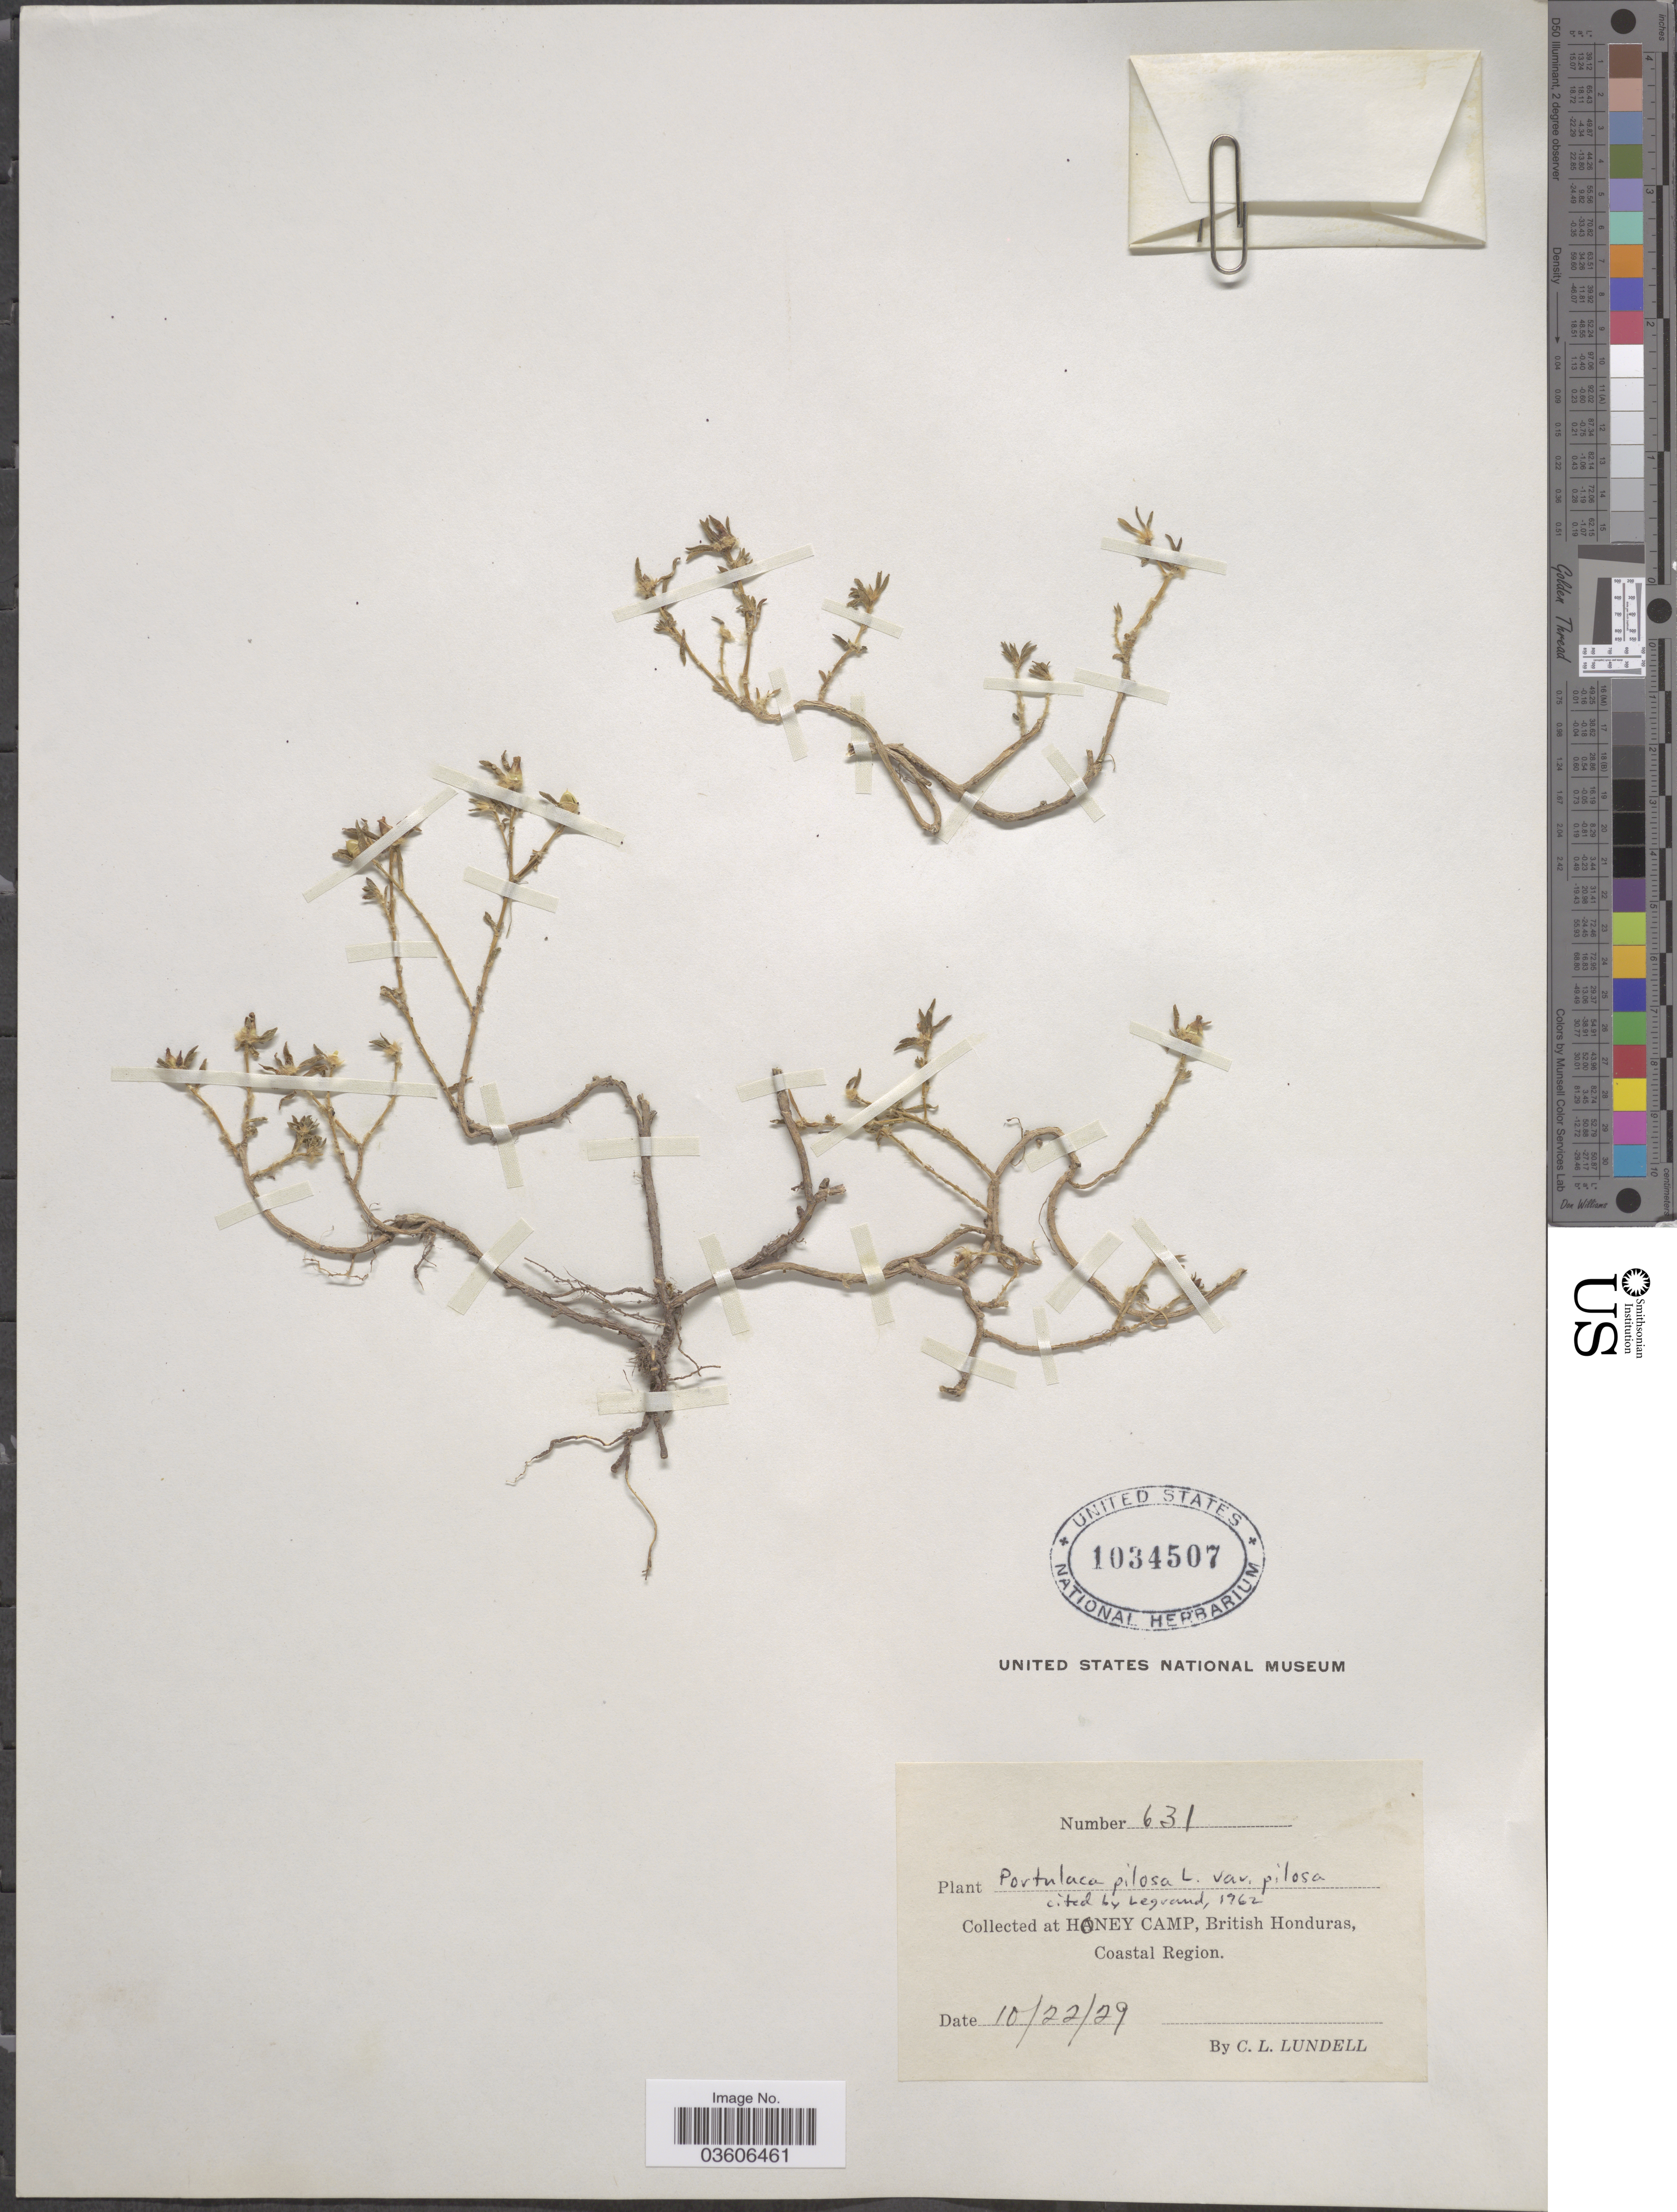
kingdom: Plantae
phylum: Tracheophyta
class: Magnoliopsida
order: Caryophyllales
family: Portulacaceae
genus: Portulaca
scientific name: Portulaca pilosa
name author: L.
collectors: C. L. Lundell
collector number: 631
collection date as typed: Transcribed d/m/y: 22/10/29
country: Belize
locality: Honey Camp, British Honduras, Coastal Region.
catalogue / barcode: US 1034507